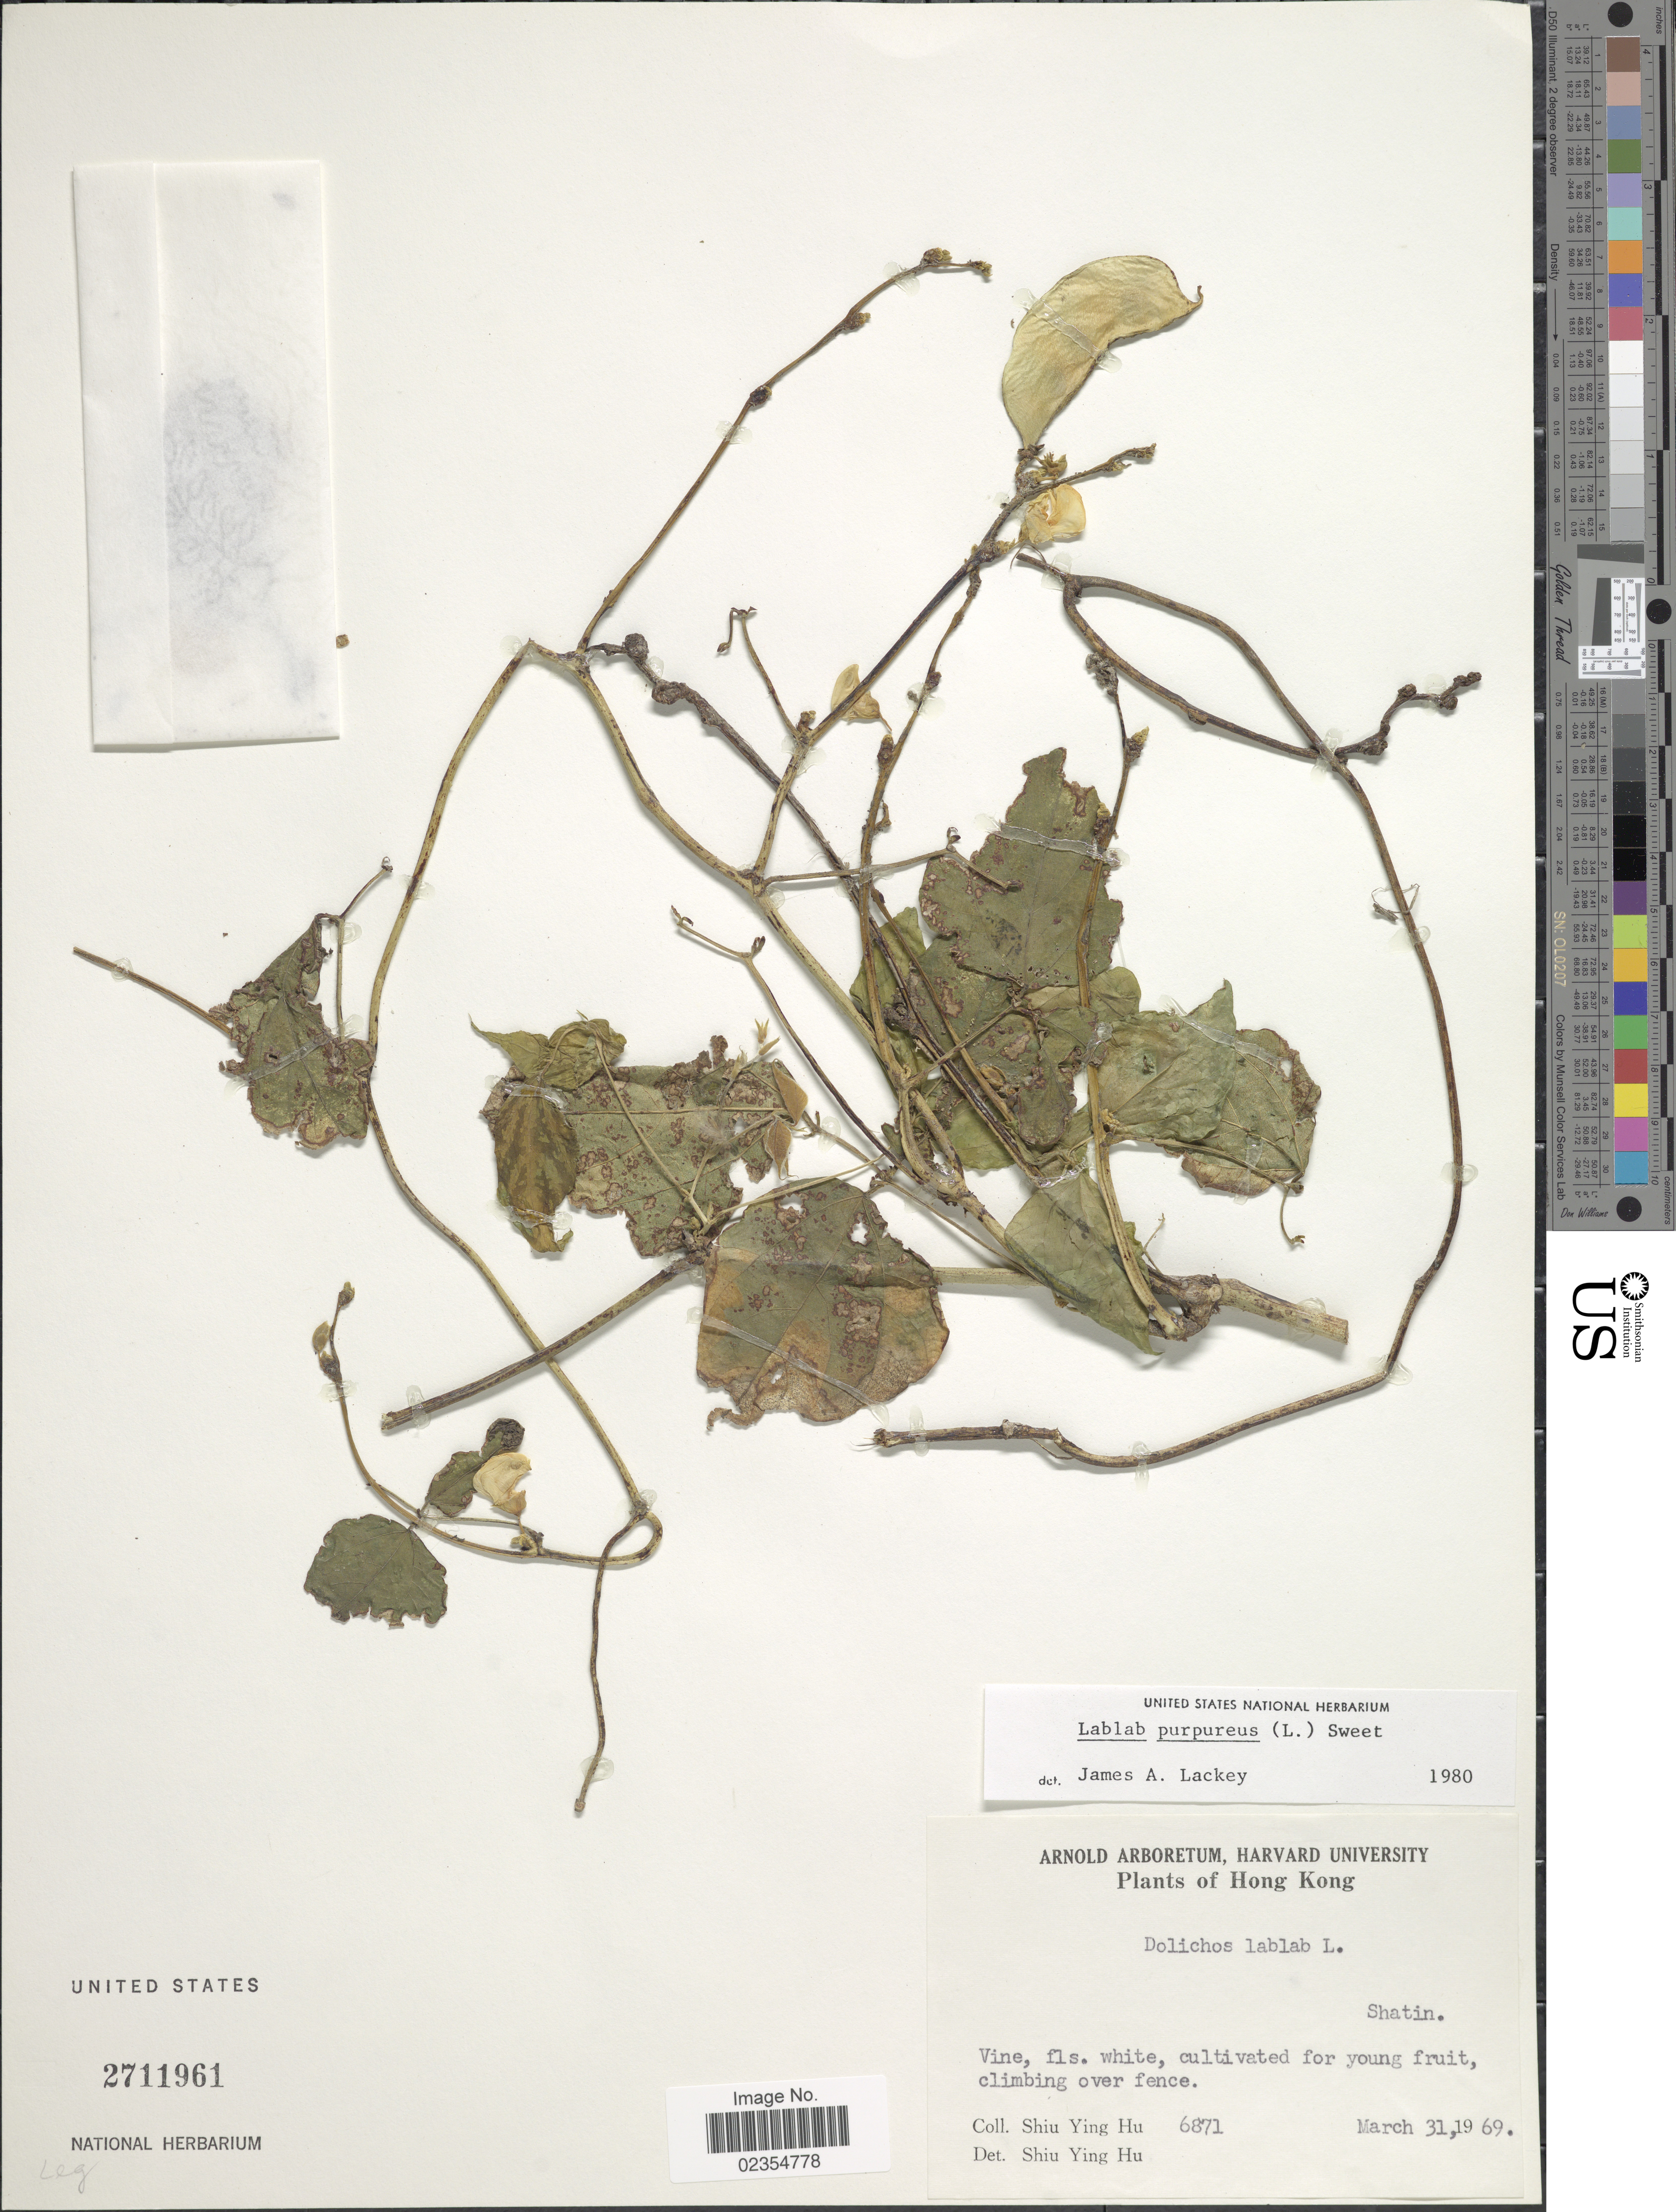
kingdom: Plantae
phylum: Tracheophyta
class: Magnoliopsida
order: Fabales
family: Fabaceae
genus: Lablab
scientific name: Lablab purpureus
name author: (L.) Sweet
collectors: S. Y. Hu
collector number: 6871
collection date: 1969-03-31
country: China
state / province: Hong Kong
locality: Shatin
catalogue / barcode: US 2711961